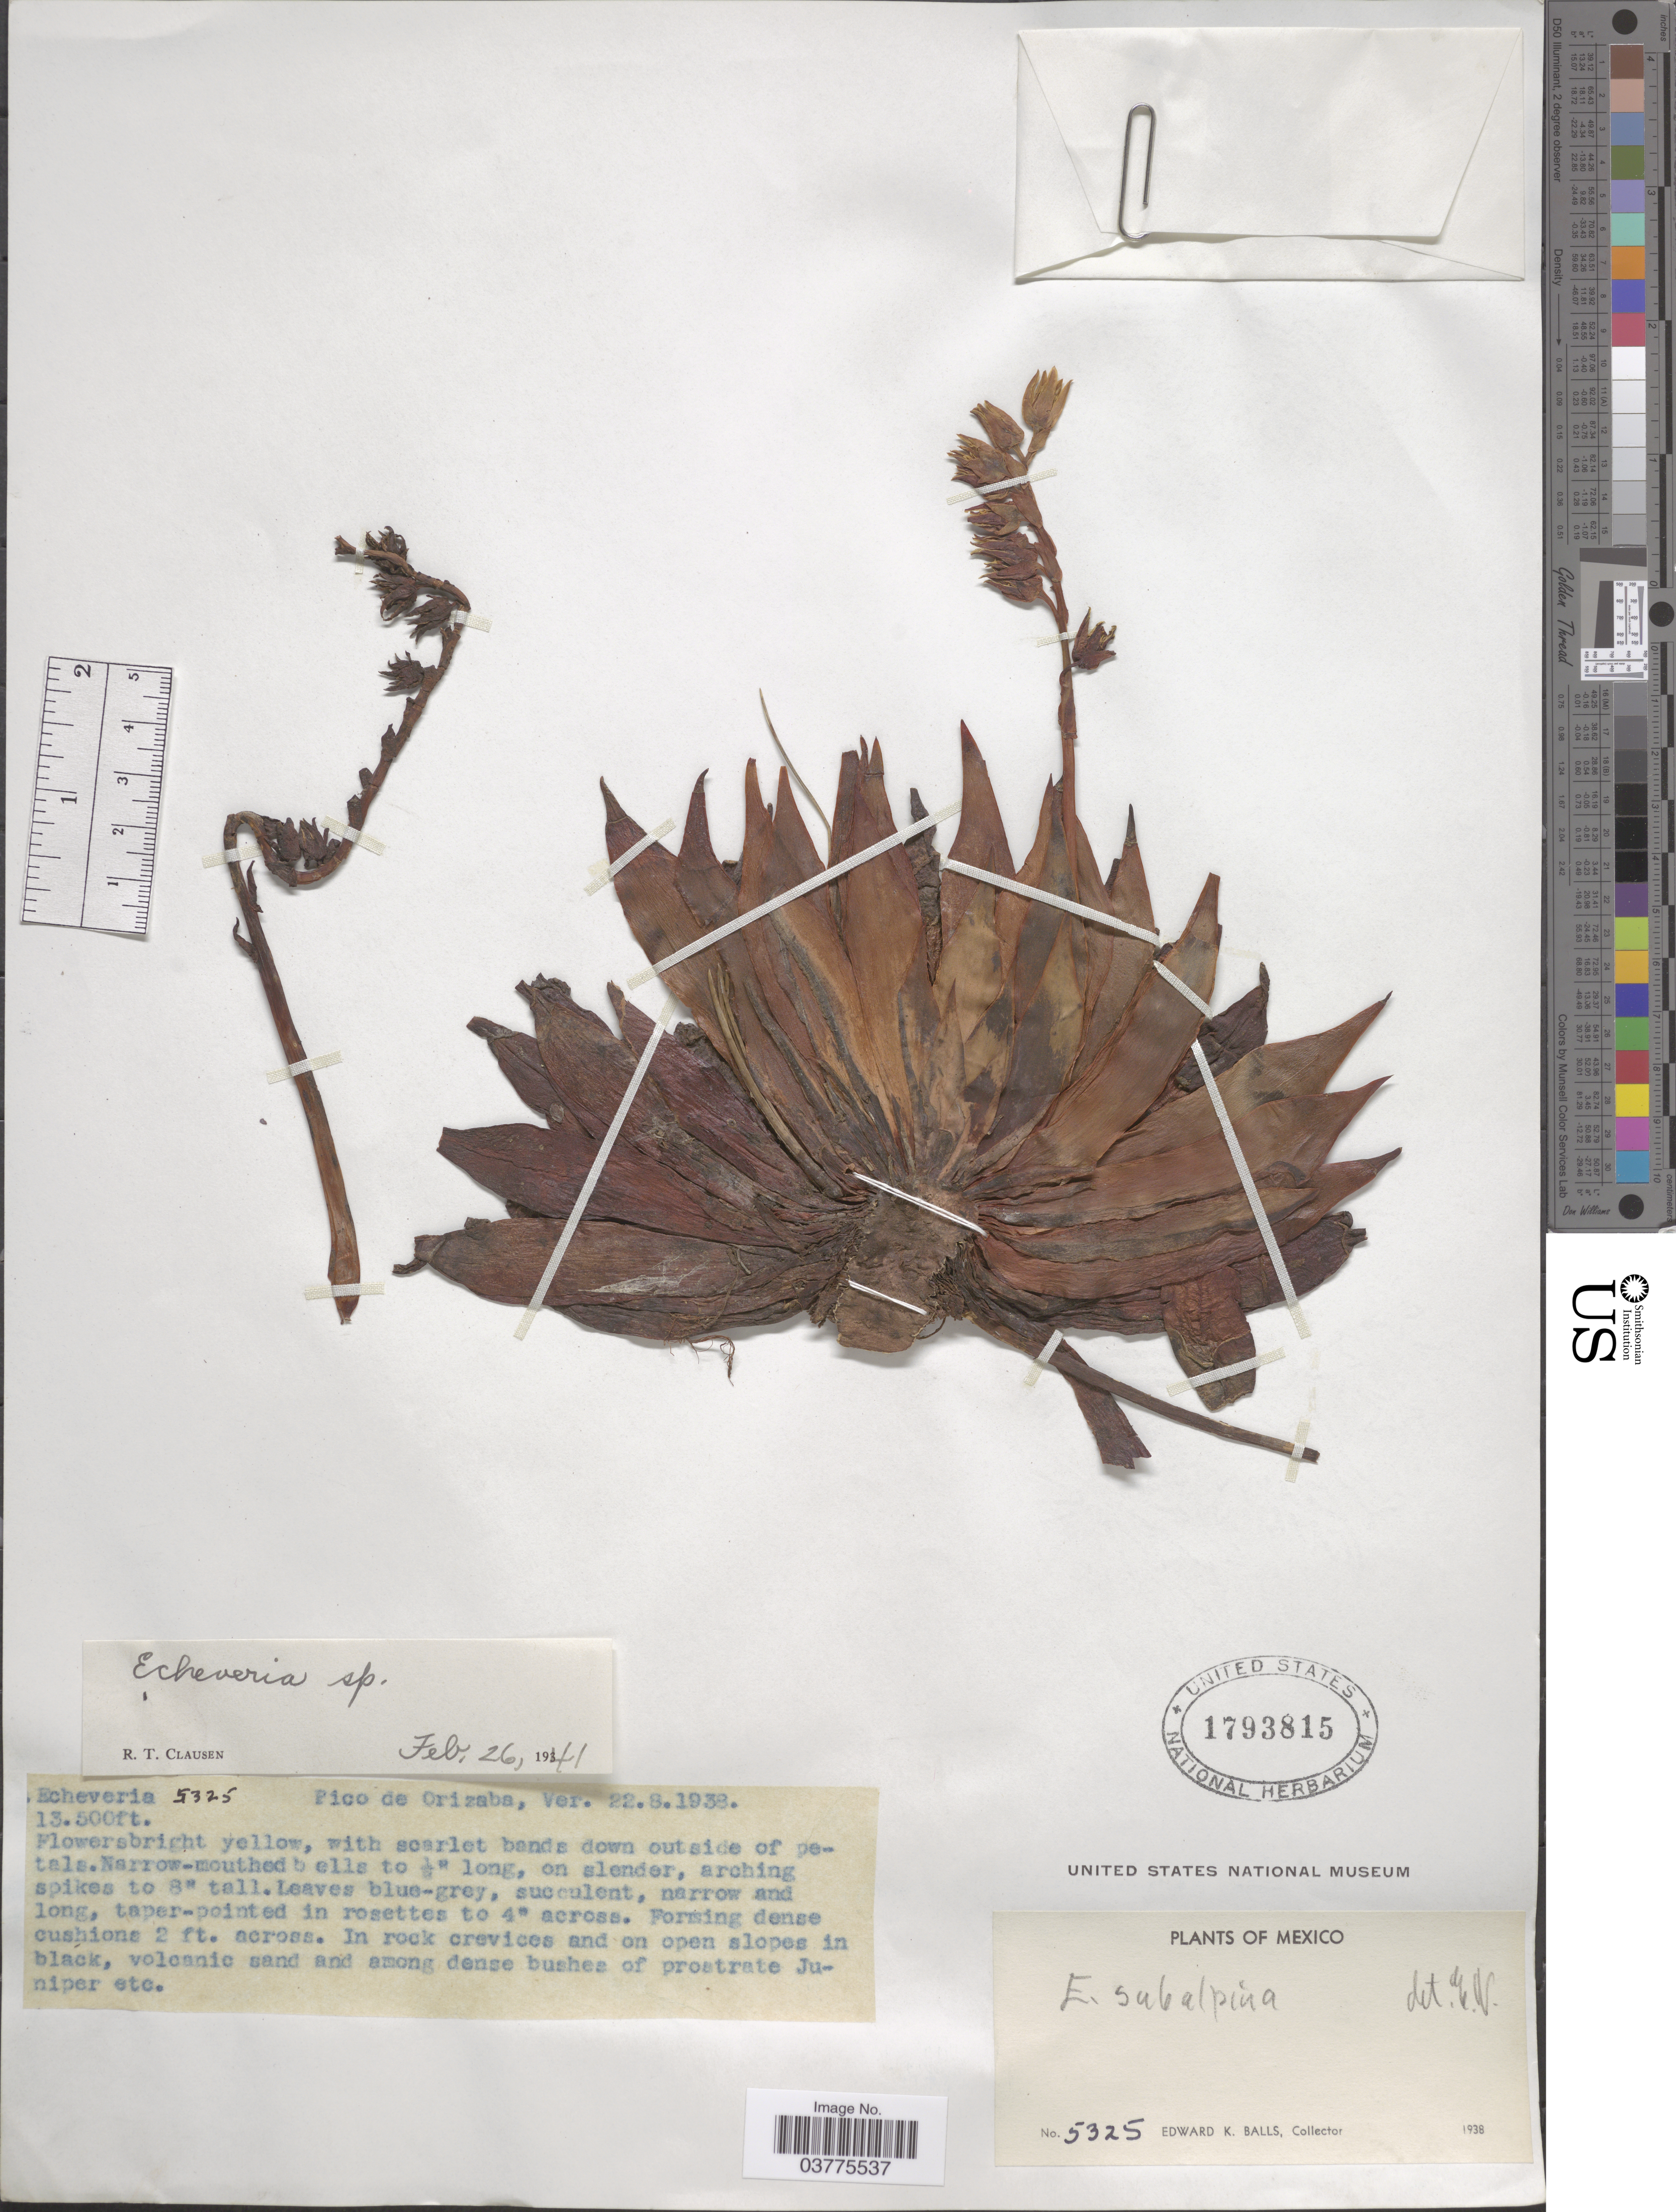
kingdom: Plantae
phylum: Tracheophyta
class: Magnoliopsida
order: Saxifragales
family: Crassulaceae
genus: Echeveria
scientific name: Echeveria subalpina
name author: Rose & Purpus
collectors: E. K. Balls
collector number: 5325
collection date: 1938-08-28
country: Mexico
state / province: Veracruz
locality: Pico de Orizaba, Ver.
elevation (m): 4115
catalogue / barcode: US 1793815